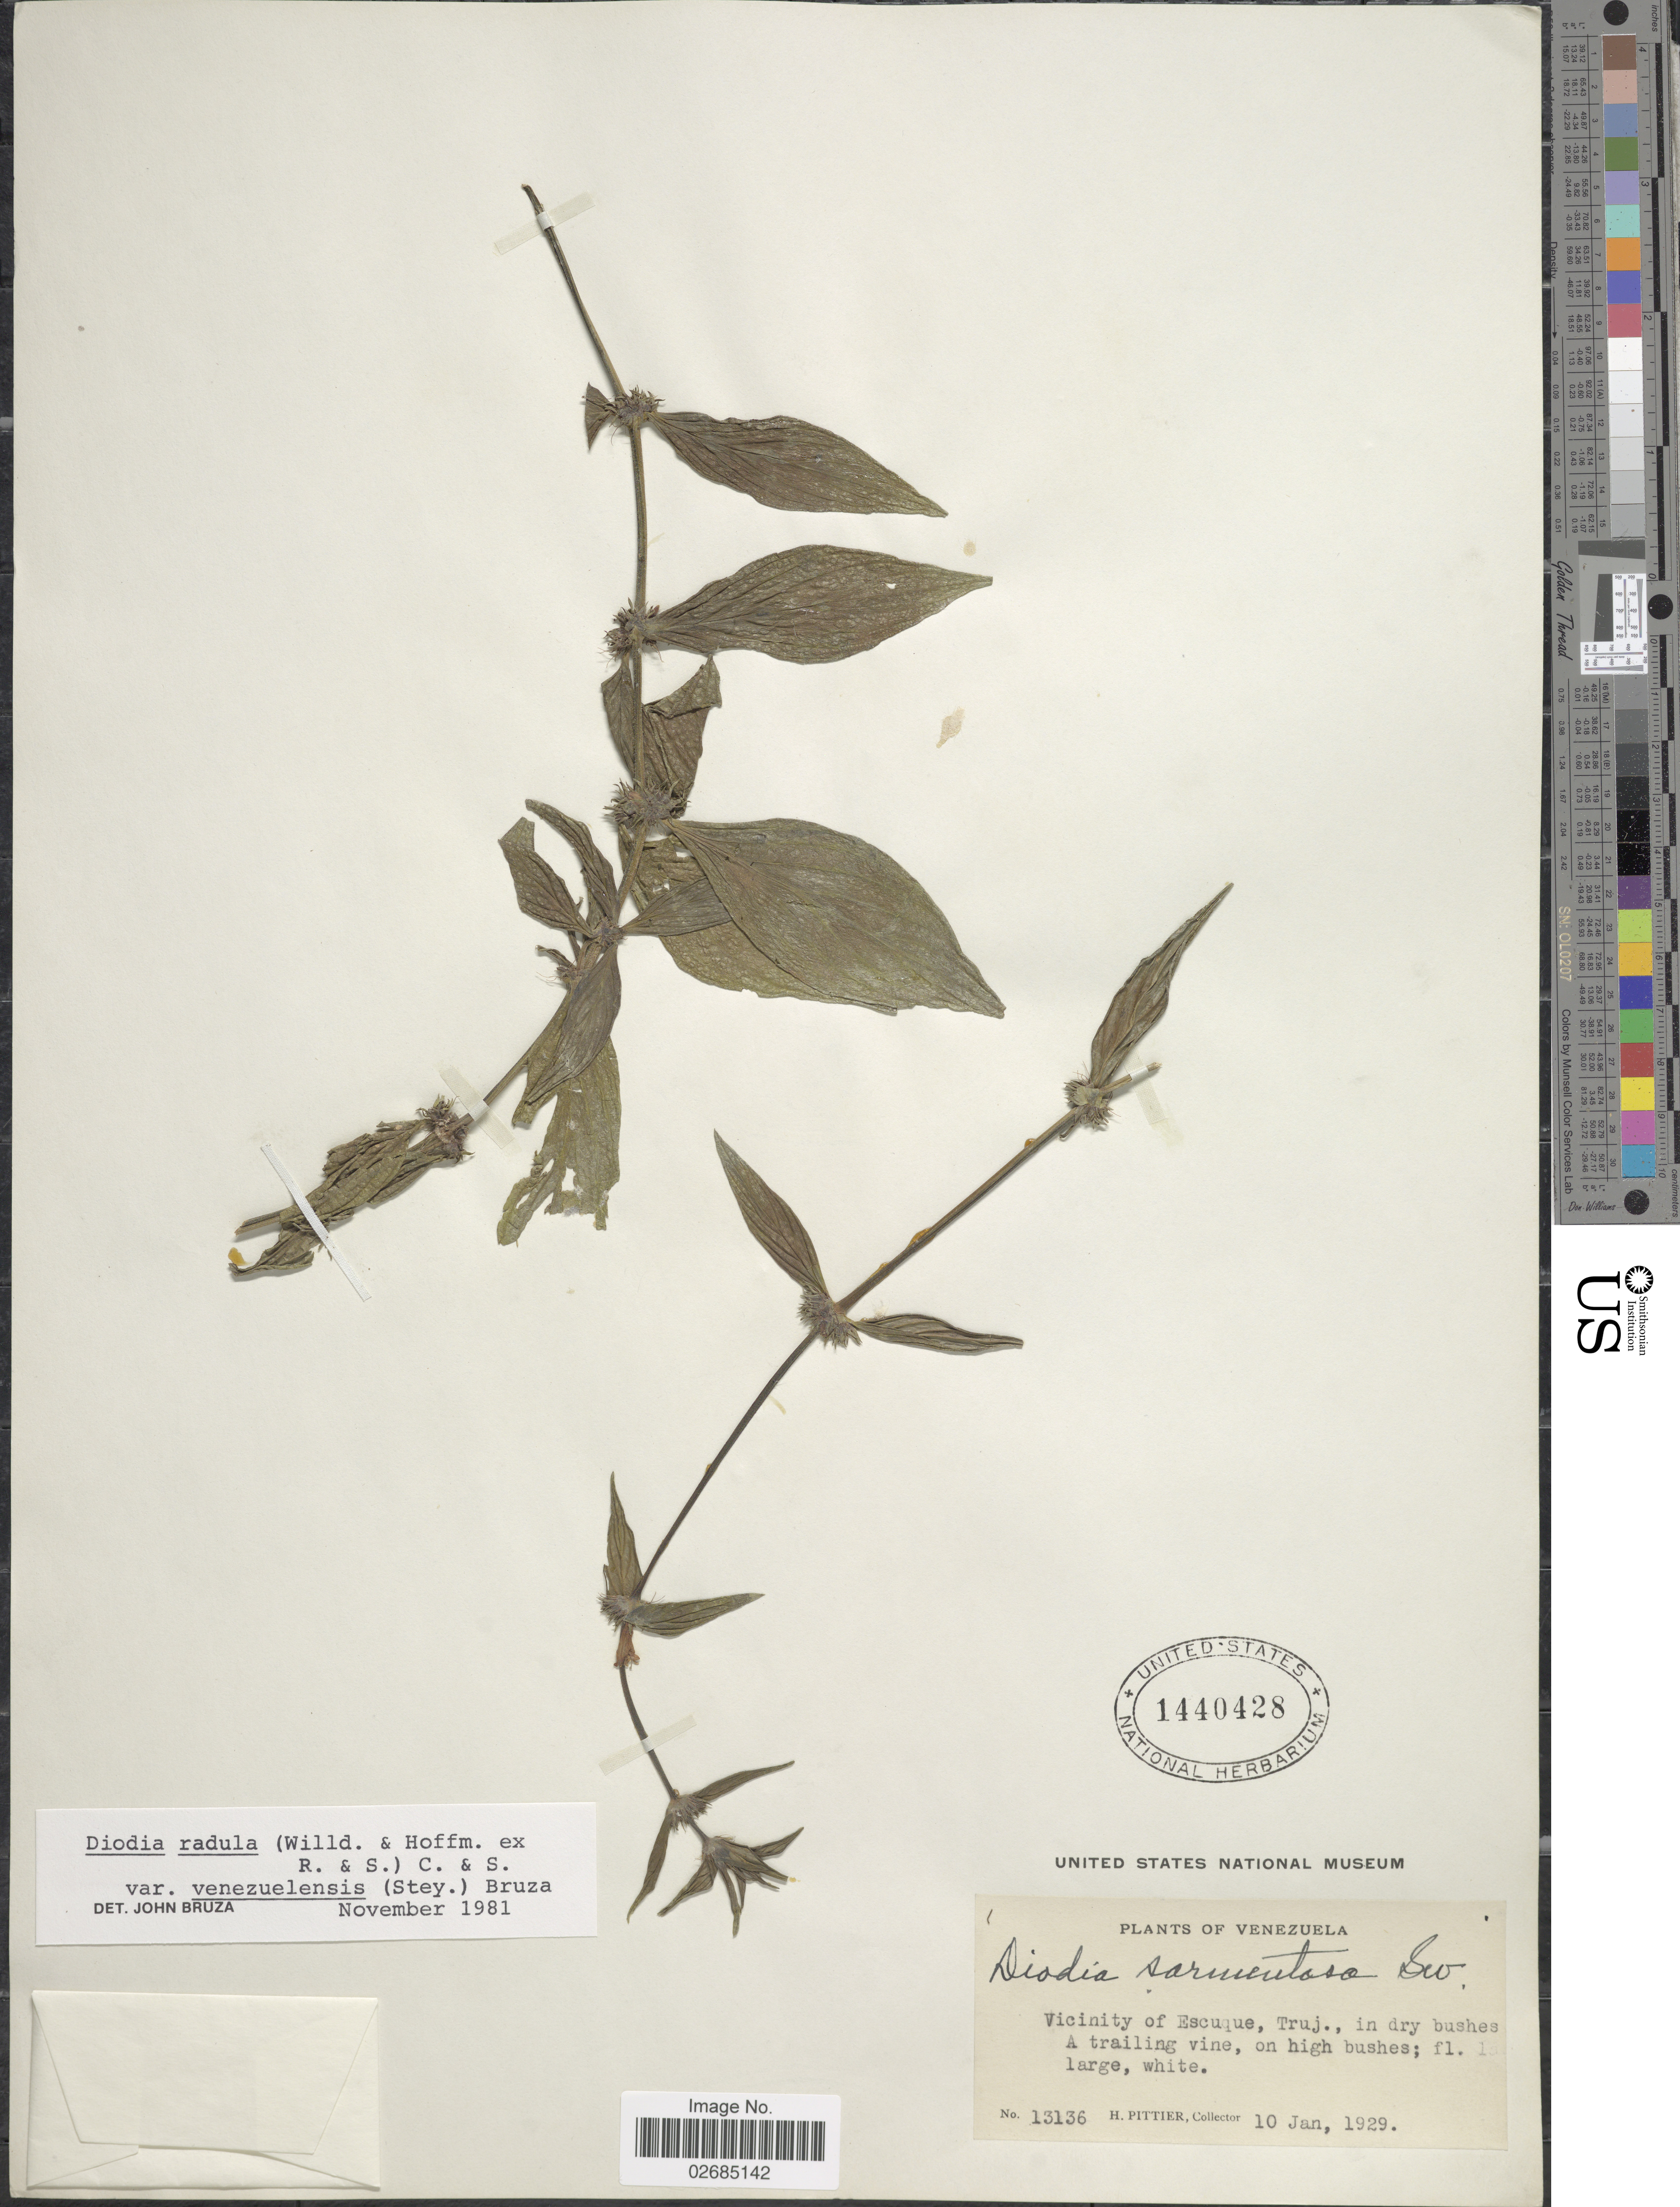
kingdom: Plantae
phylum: Tracheophyta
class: Magnoliopsida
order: Gentianales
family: Rubiaceae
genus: Diodia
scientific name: Diodia radula subsp. venezuelensis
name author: Steyerm.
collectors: H. F. Pittier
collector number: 13136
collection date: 1929-01-10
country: Venezuela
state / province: Trujillo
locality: Vicinity of Escuque, Truj., in dry bushes.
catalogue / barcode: US 1440428